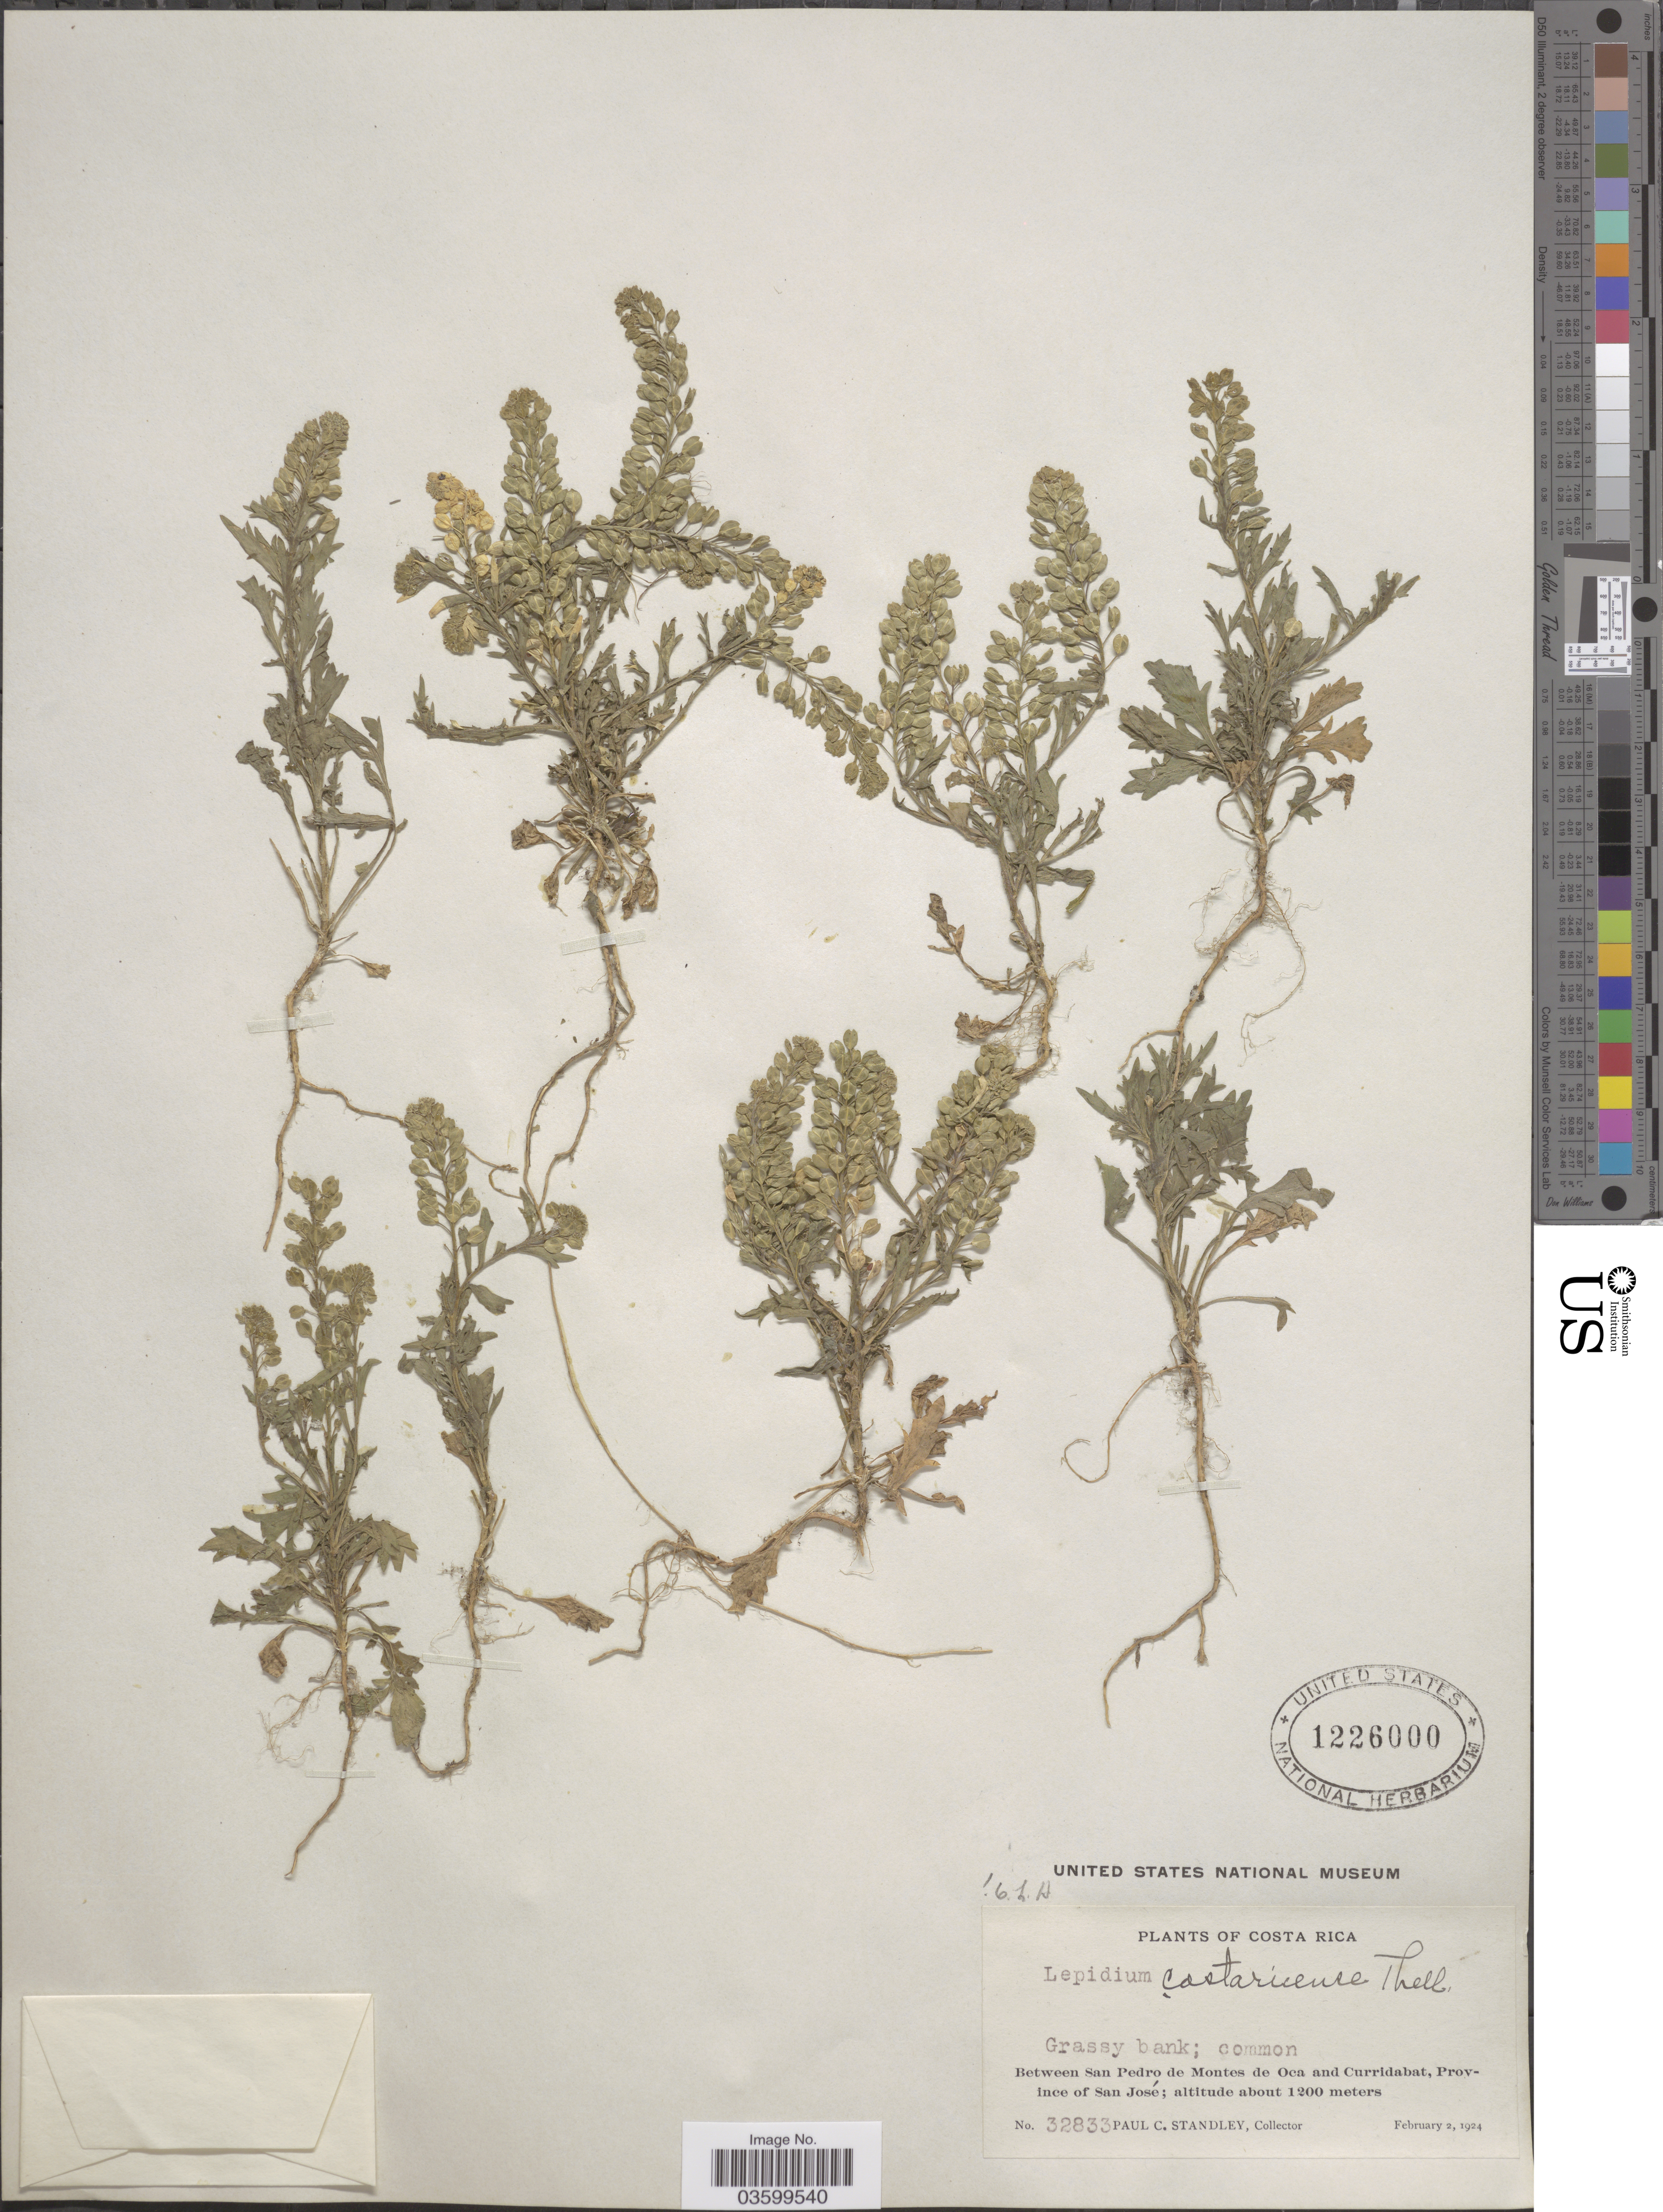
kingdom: Plantae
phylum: Tracheophyta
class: Magnoliopsida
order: Brassicales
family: Brassicaceae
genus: Lepidium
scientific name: Lepidium costaricense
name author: Thell.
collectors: P. C. Standley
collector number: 32833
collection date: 1924-02-02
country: Costa Rica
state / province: San José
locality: Between San Pedro de Montes de Oca and Curridabat.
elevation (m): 1200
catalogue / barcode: US 1226000